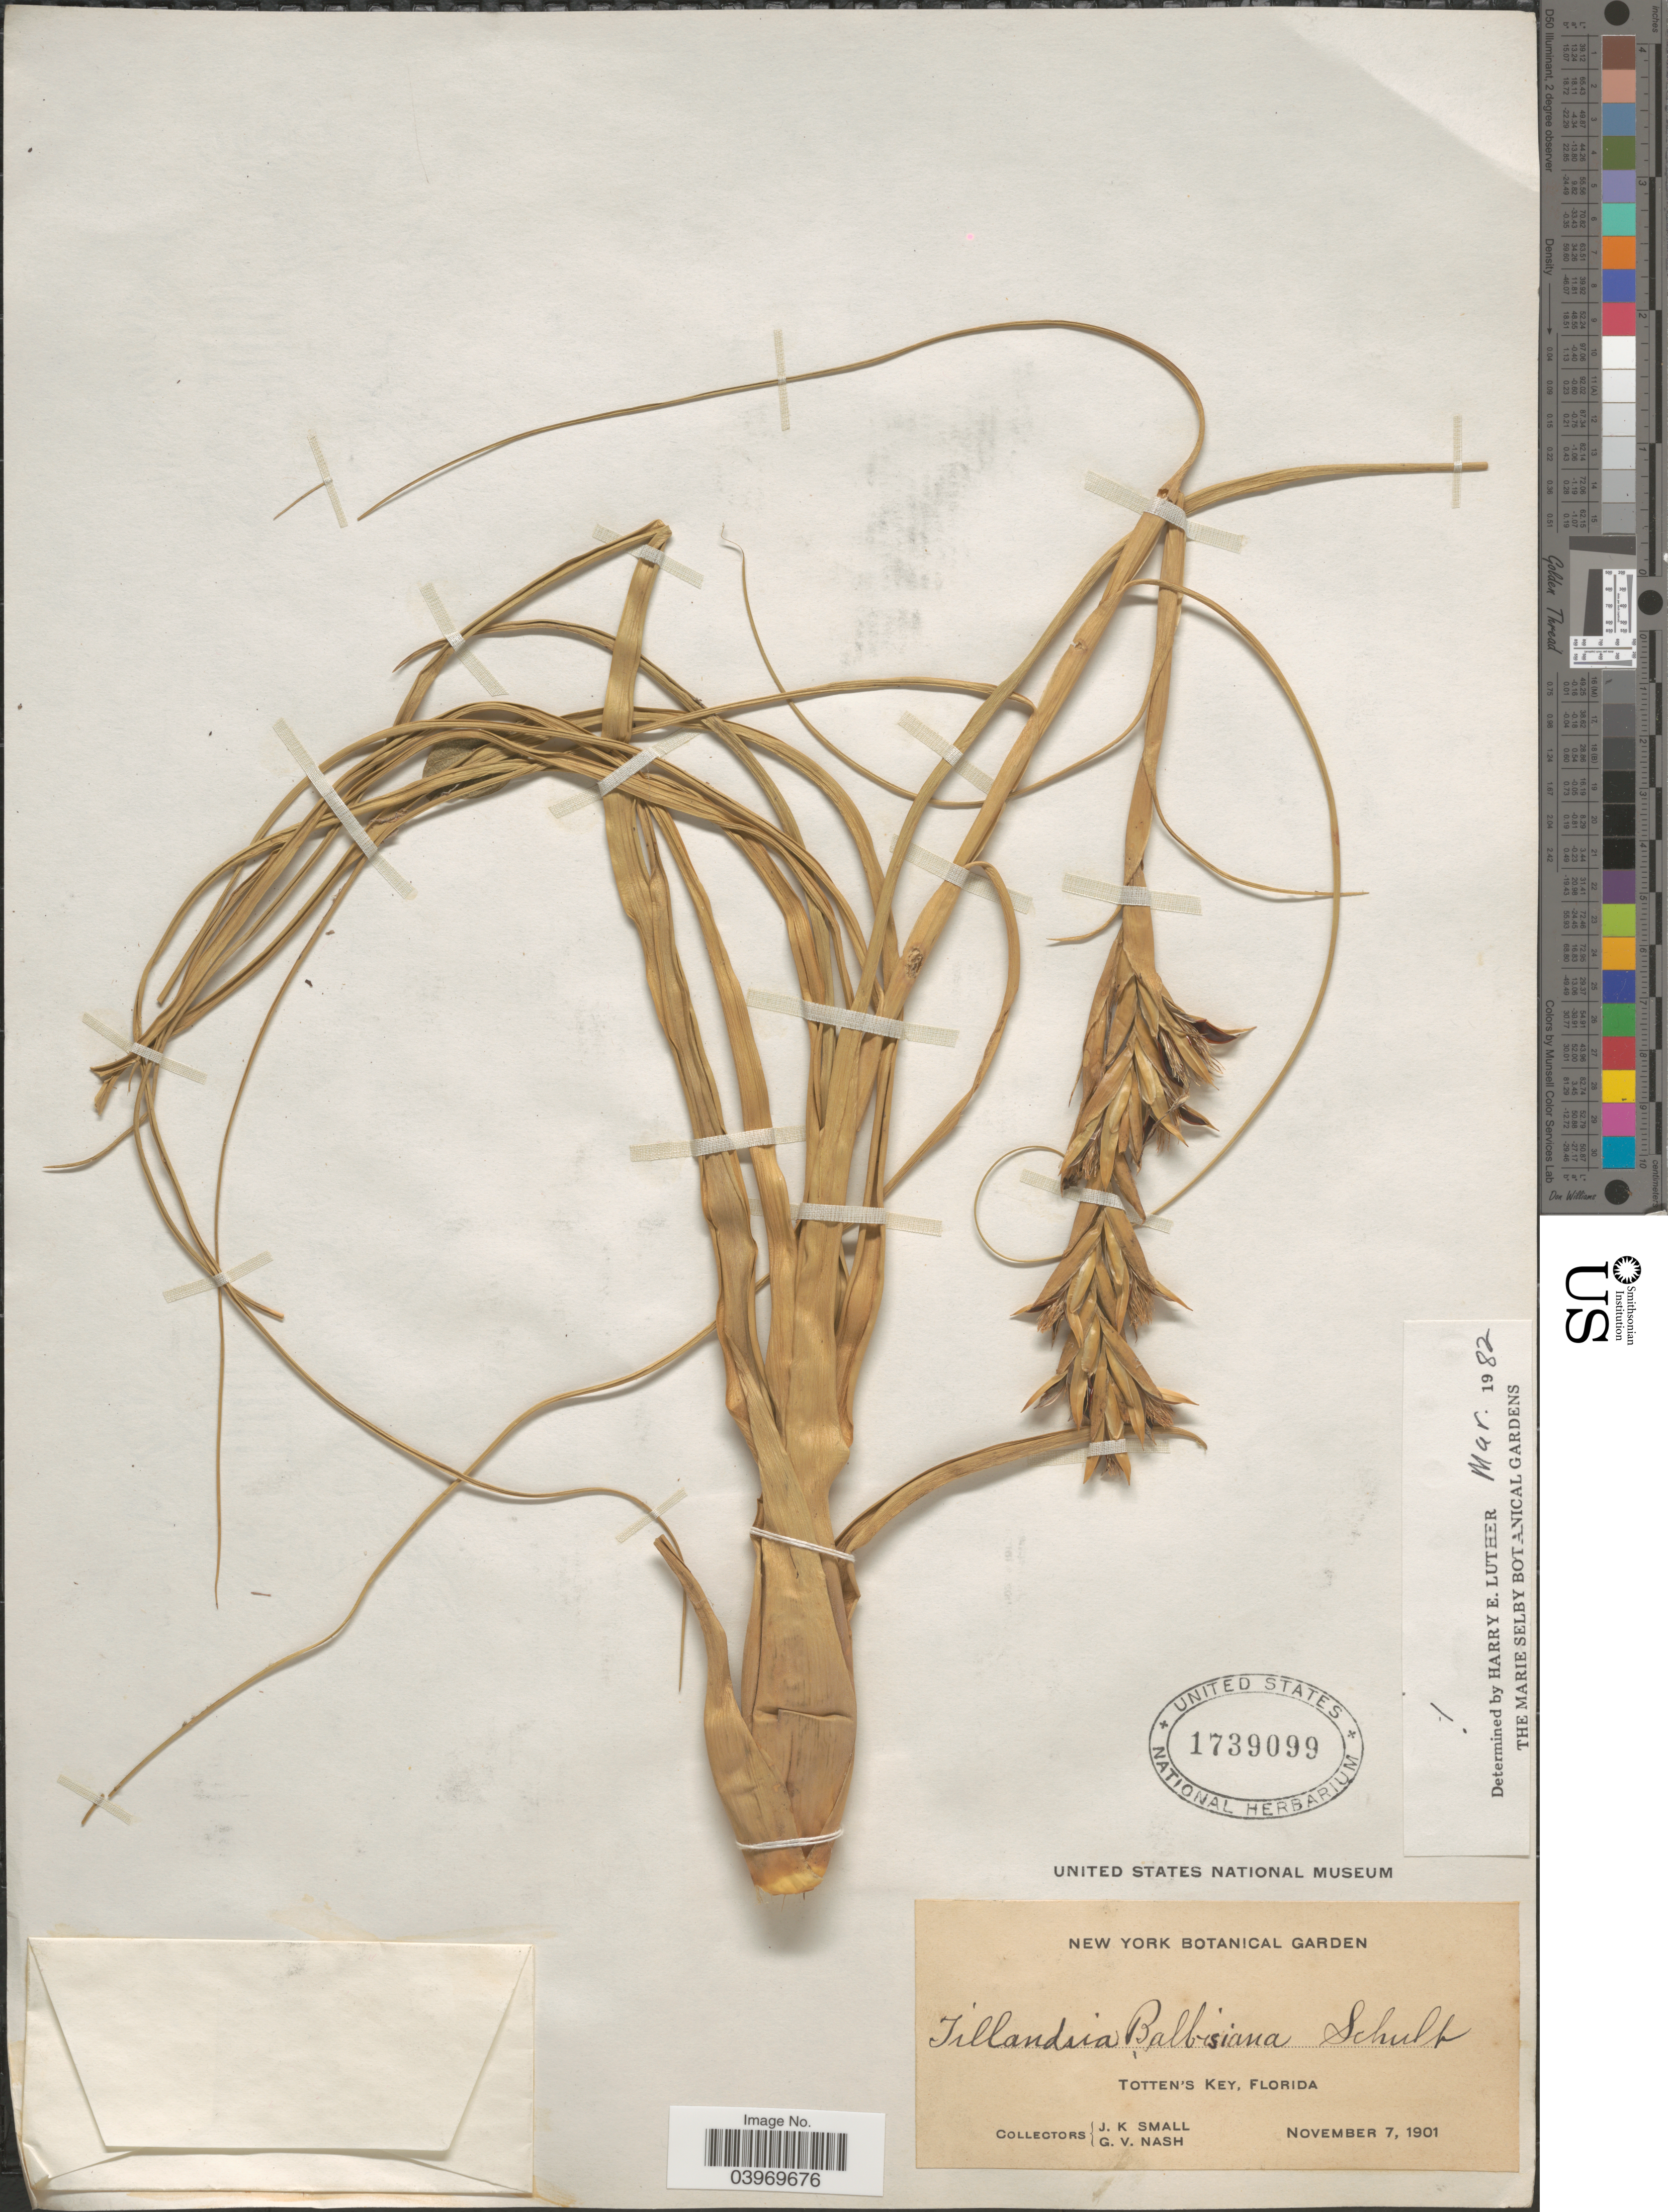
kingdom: Plantae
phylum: Tracheophyta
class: Liliopsida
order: Poales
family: Bromeliaceae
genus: Tillandsia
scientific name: Tillandsia balbisiana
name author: Schult. f.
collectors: J. K. Small & G. V. Nash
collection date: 1901-11-07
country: United States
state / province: Florida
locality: Totten's Key.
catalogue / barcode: US 1739099